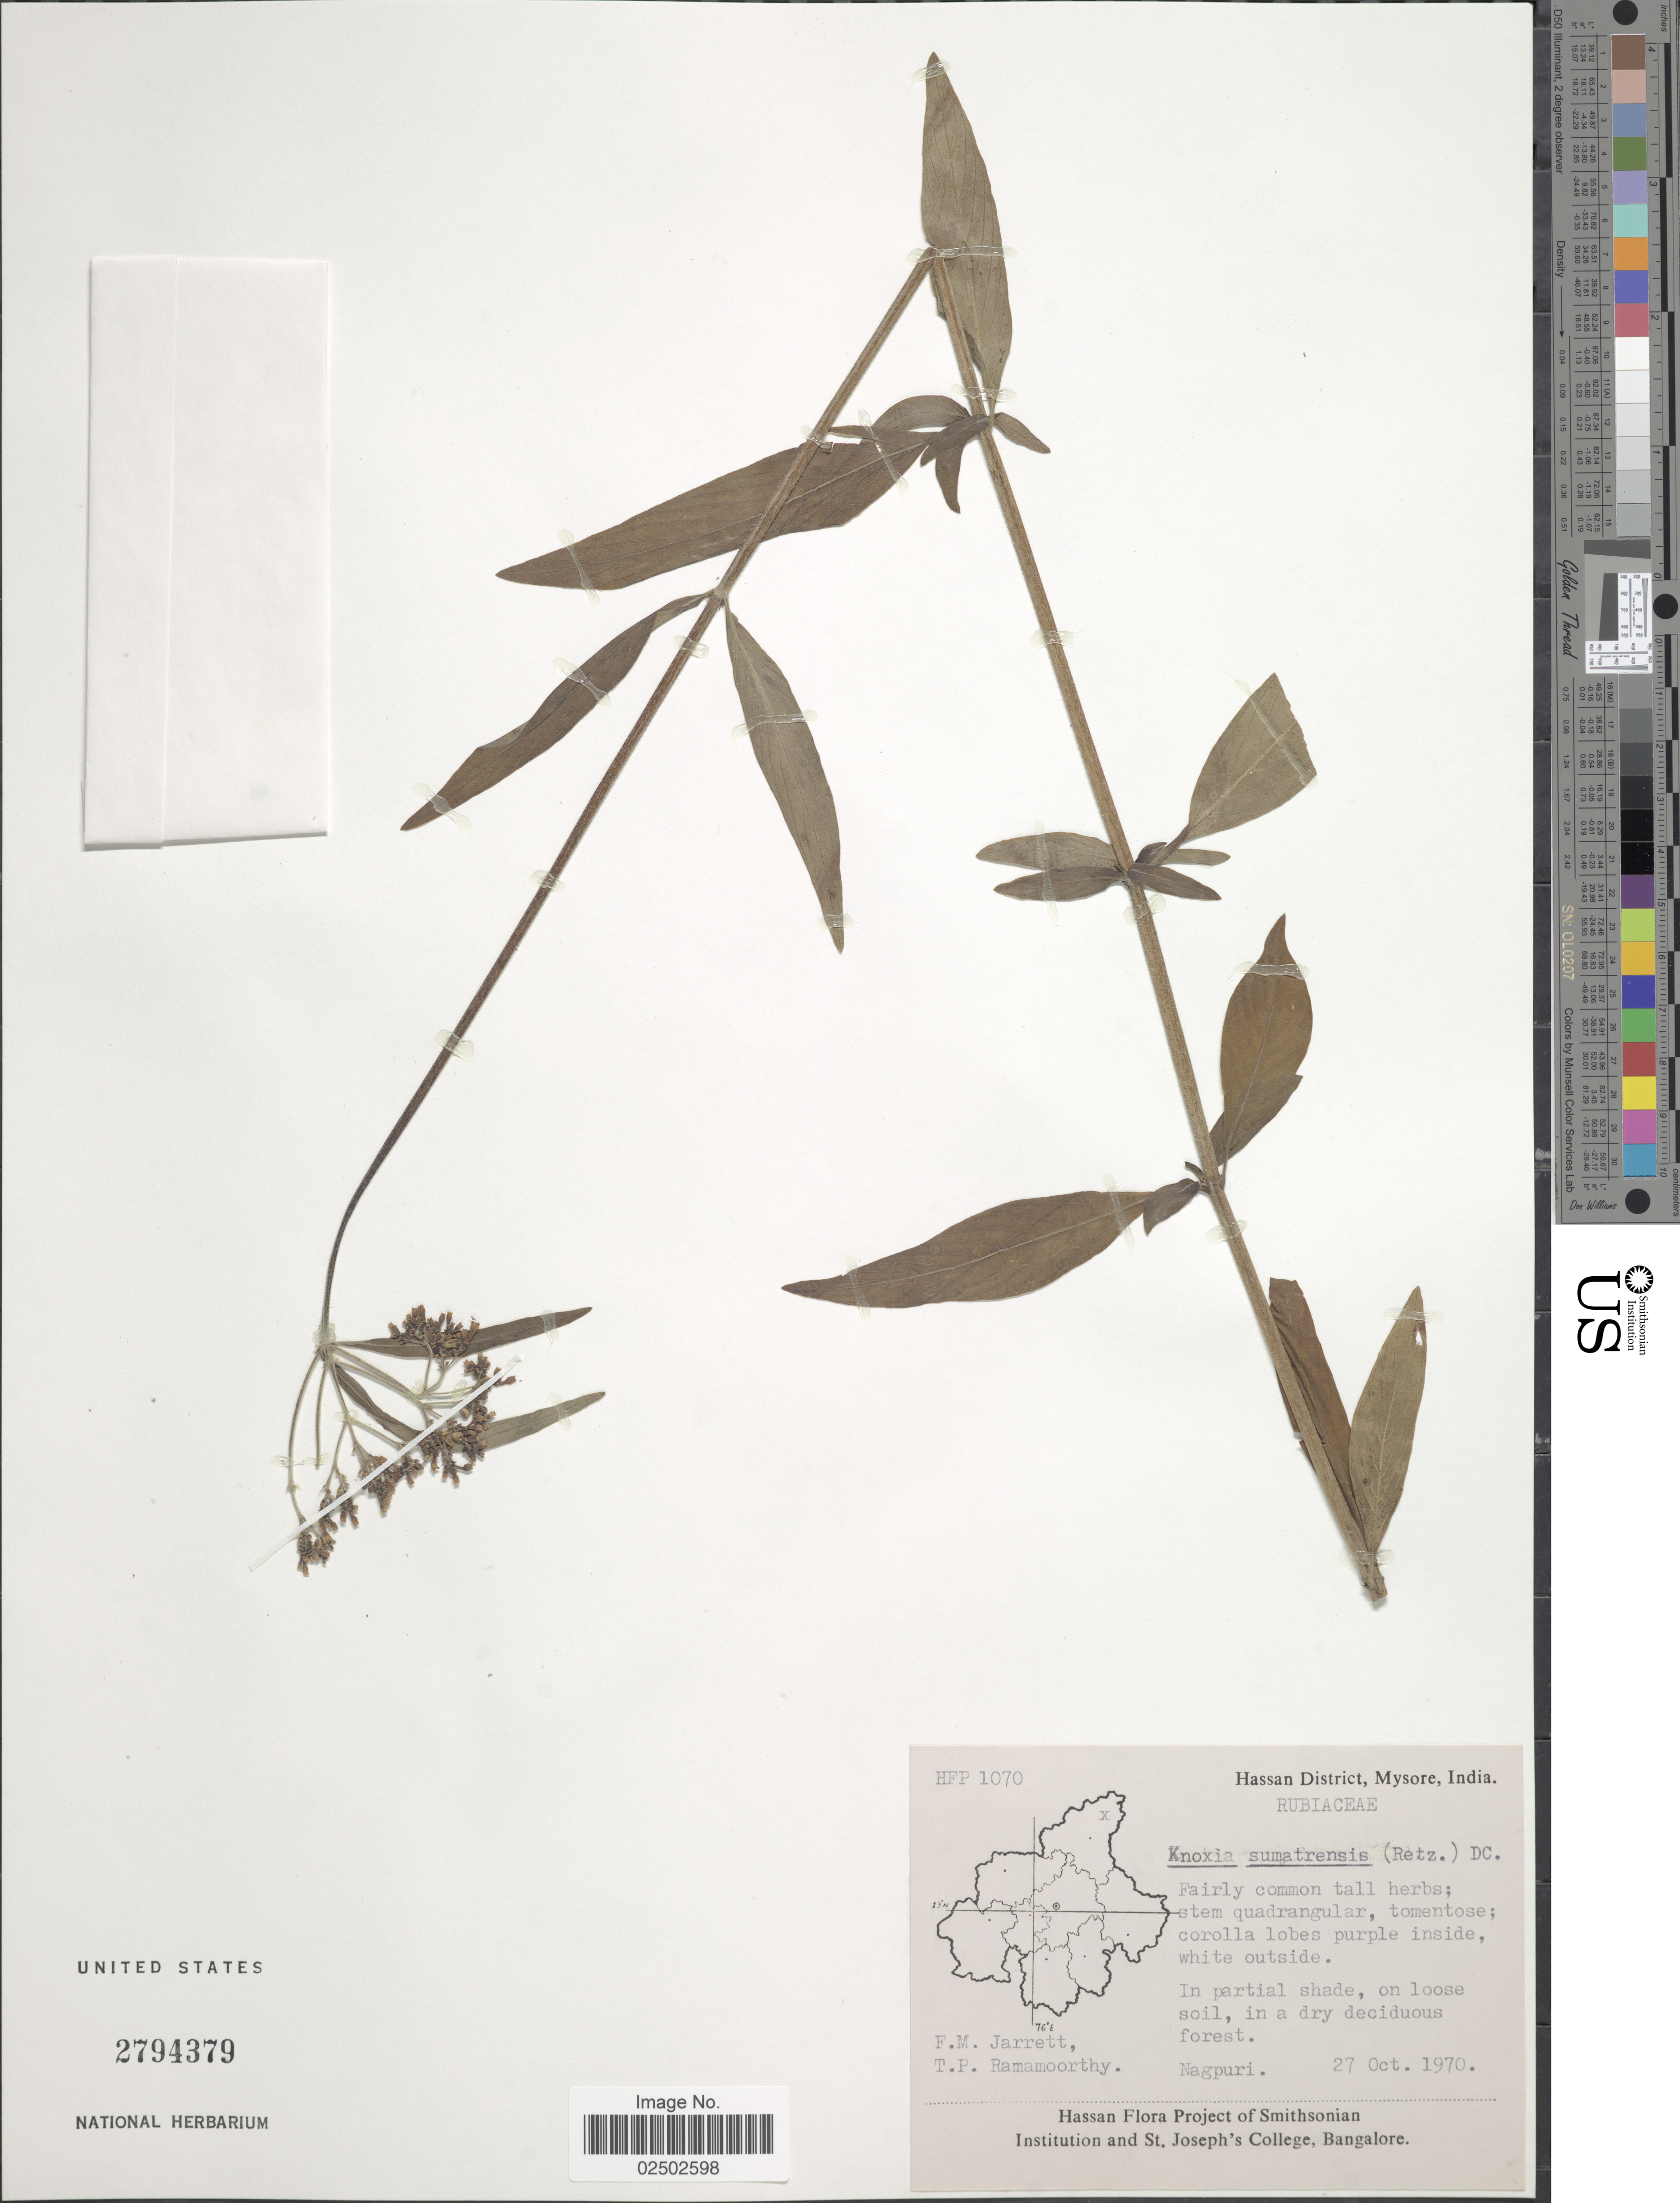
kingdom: Plantae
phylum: Tracheophyta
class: Magnoliopsida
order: Gentianales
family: Rubiaceae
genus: Knoxia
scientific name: Knoxia sumatrensis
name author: (Retz.) DC.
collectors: F. M. Jarrett & T. P. Ramamoorthy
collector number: HFP 1070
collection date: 1970-10-27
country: India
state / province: Karnataka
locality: Hassan District, Mysore, Nagpuri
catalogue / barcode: US 2794379